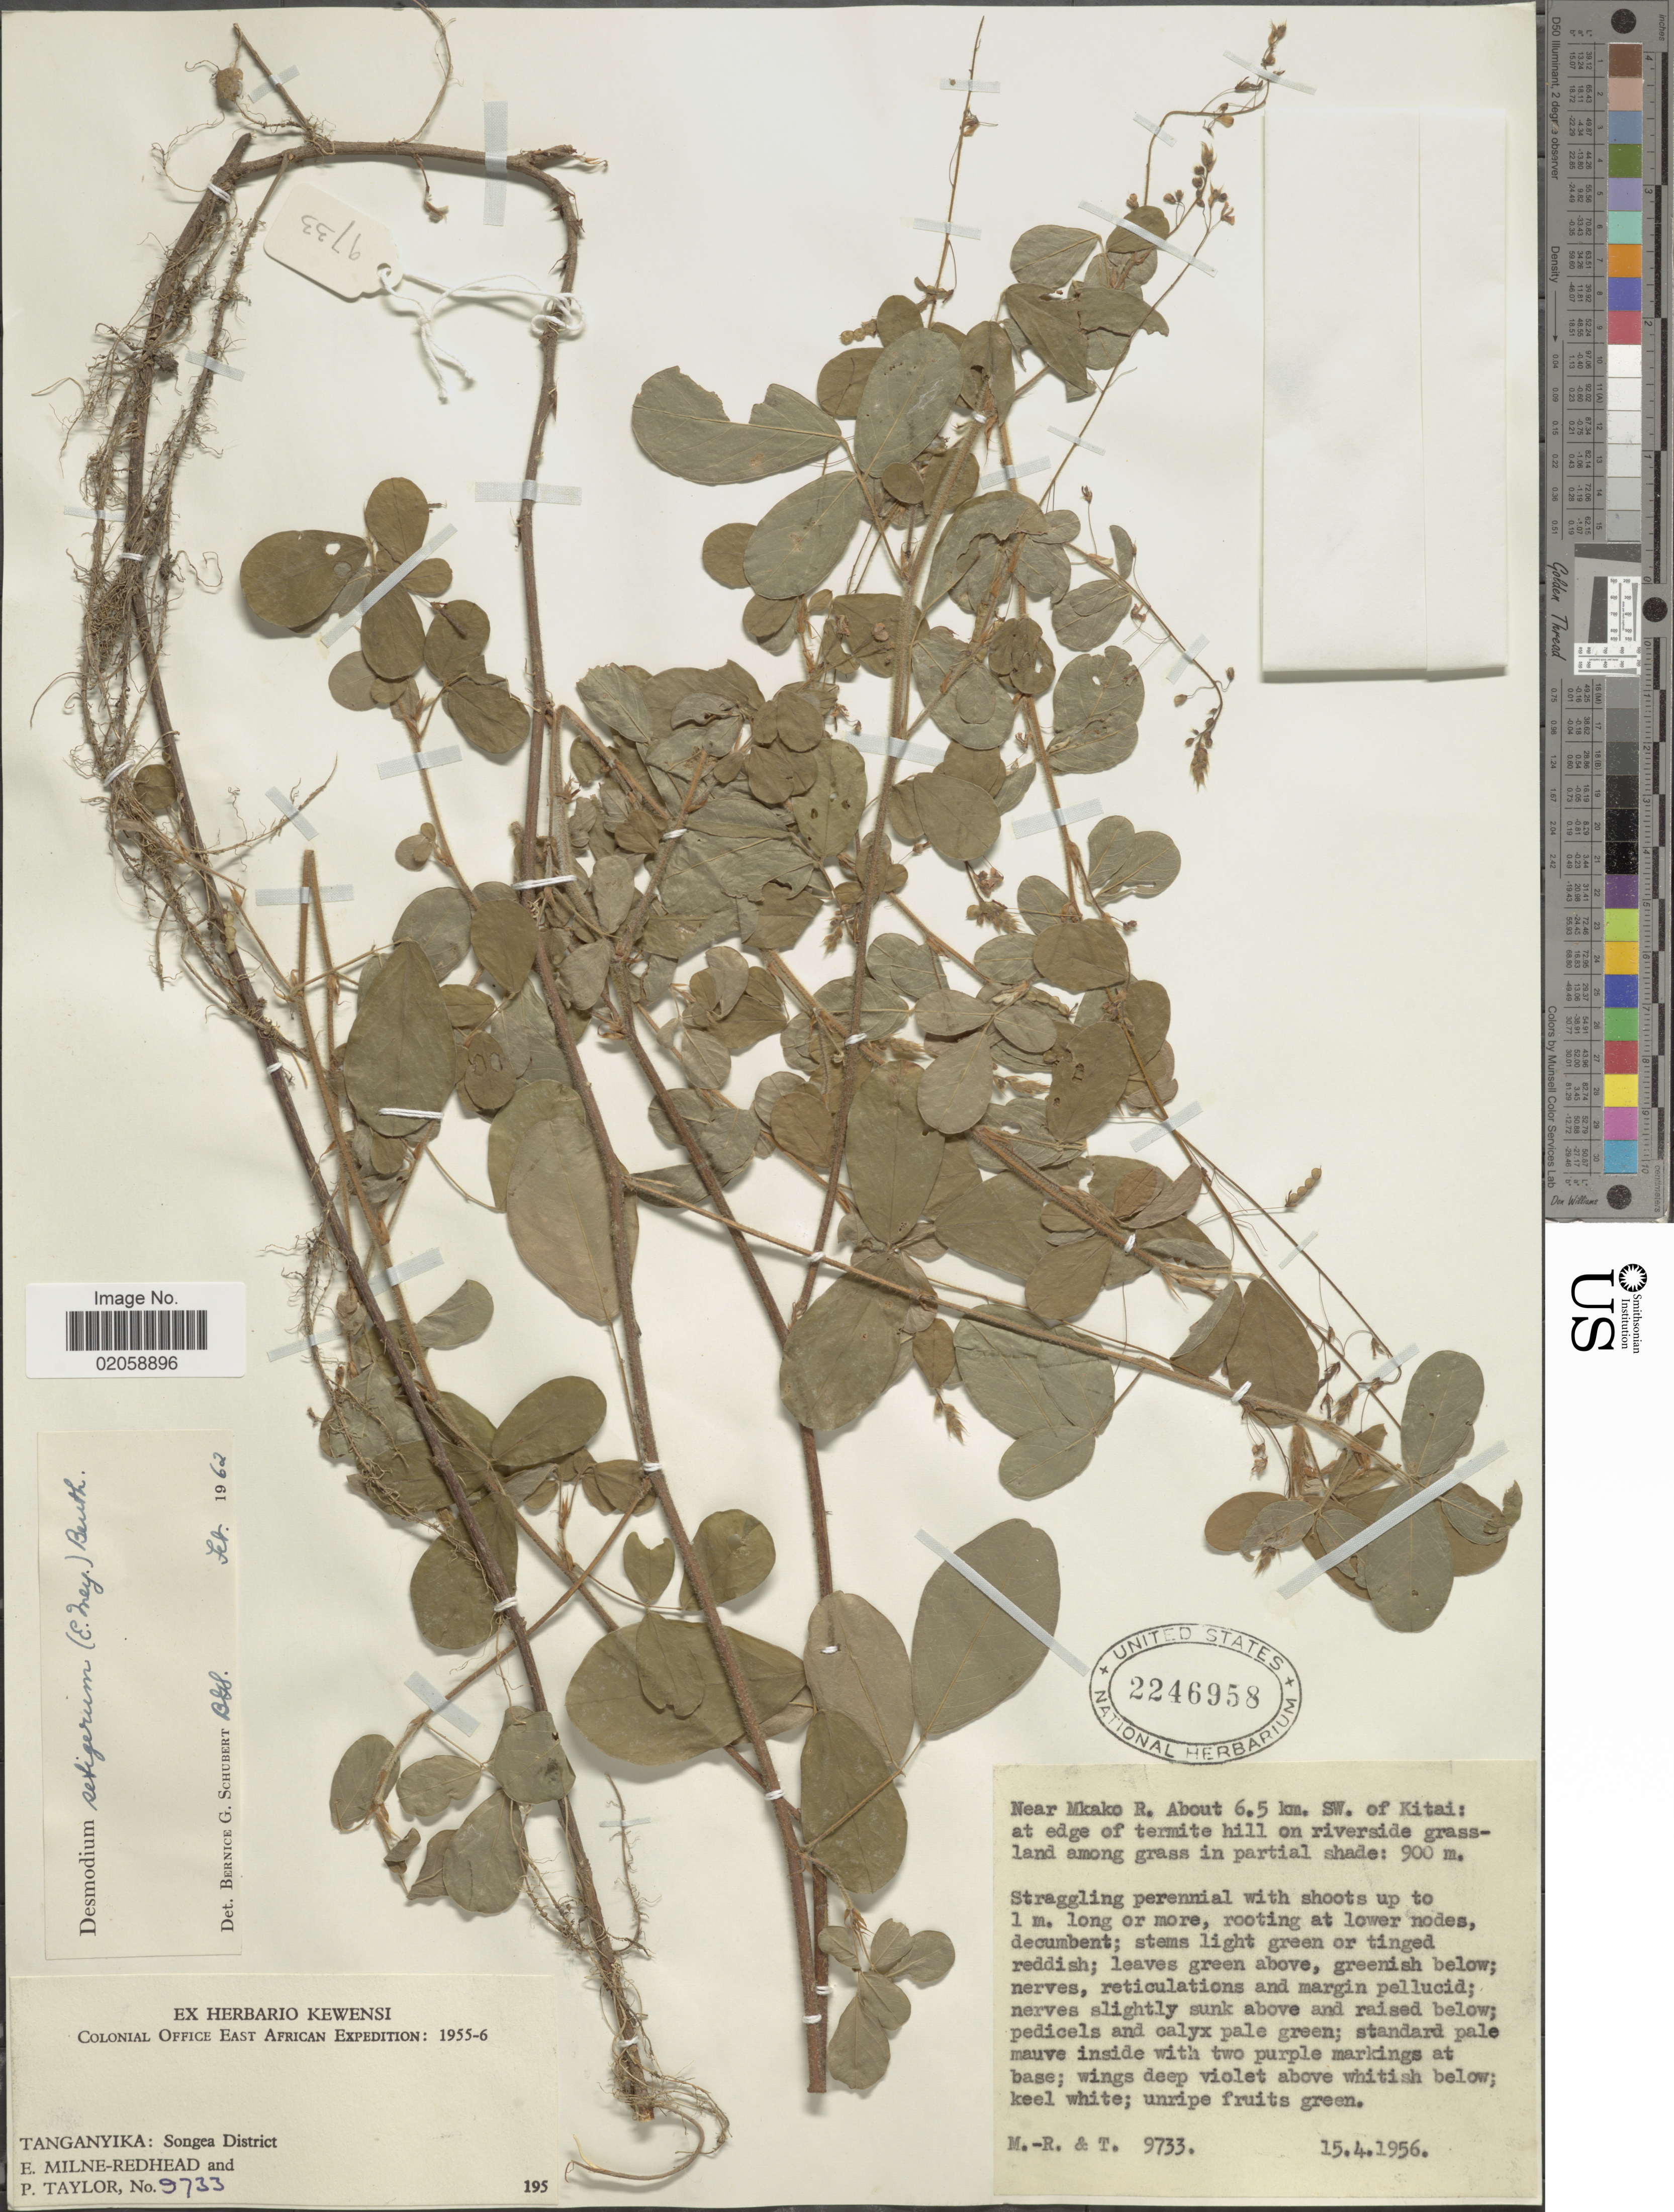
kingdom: Plantae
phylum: Tracheophyta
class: Magnoliopsida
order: Fabales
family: Fabaceae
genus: Grona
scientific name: Grona setigera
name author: (E. Mey.) H. Ohashi & K. Ohashi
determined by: Strong, Mark T., (BOT), Smithsonian Institution - National Museum of Natural History (UNITED STATES)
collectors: E. W. Milne-Redhead & P. Taylor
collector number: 9733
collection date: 1956-04-15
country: Tanzania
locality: Colonial Office East African. Tangaanyika: Songea District. Near Mkako R. About 6.5 km. SW. of Kitai: at edge of termite hill on riverside grassland among grass in partial shade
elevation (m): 900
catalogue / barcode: US 2246958